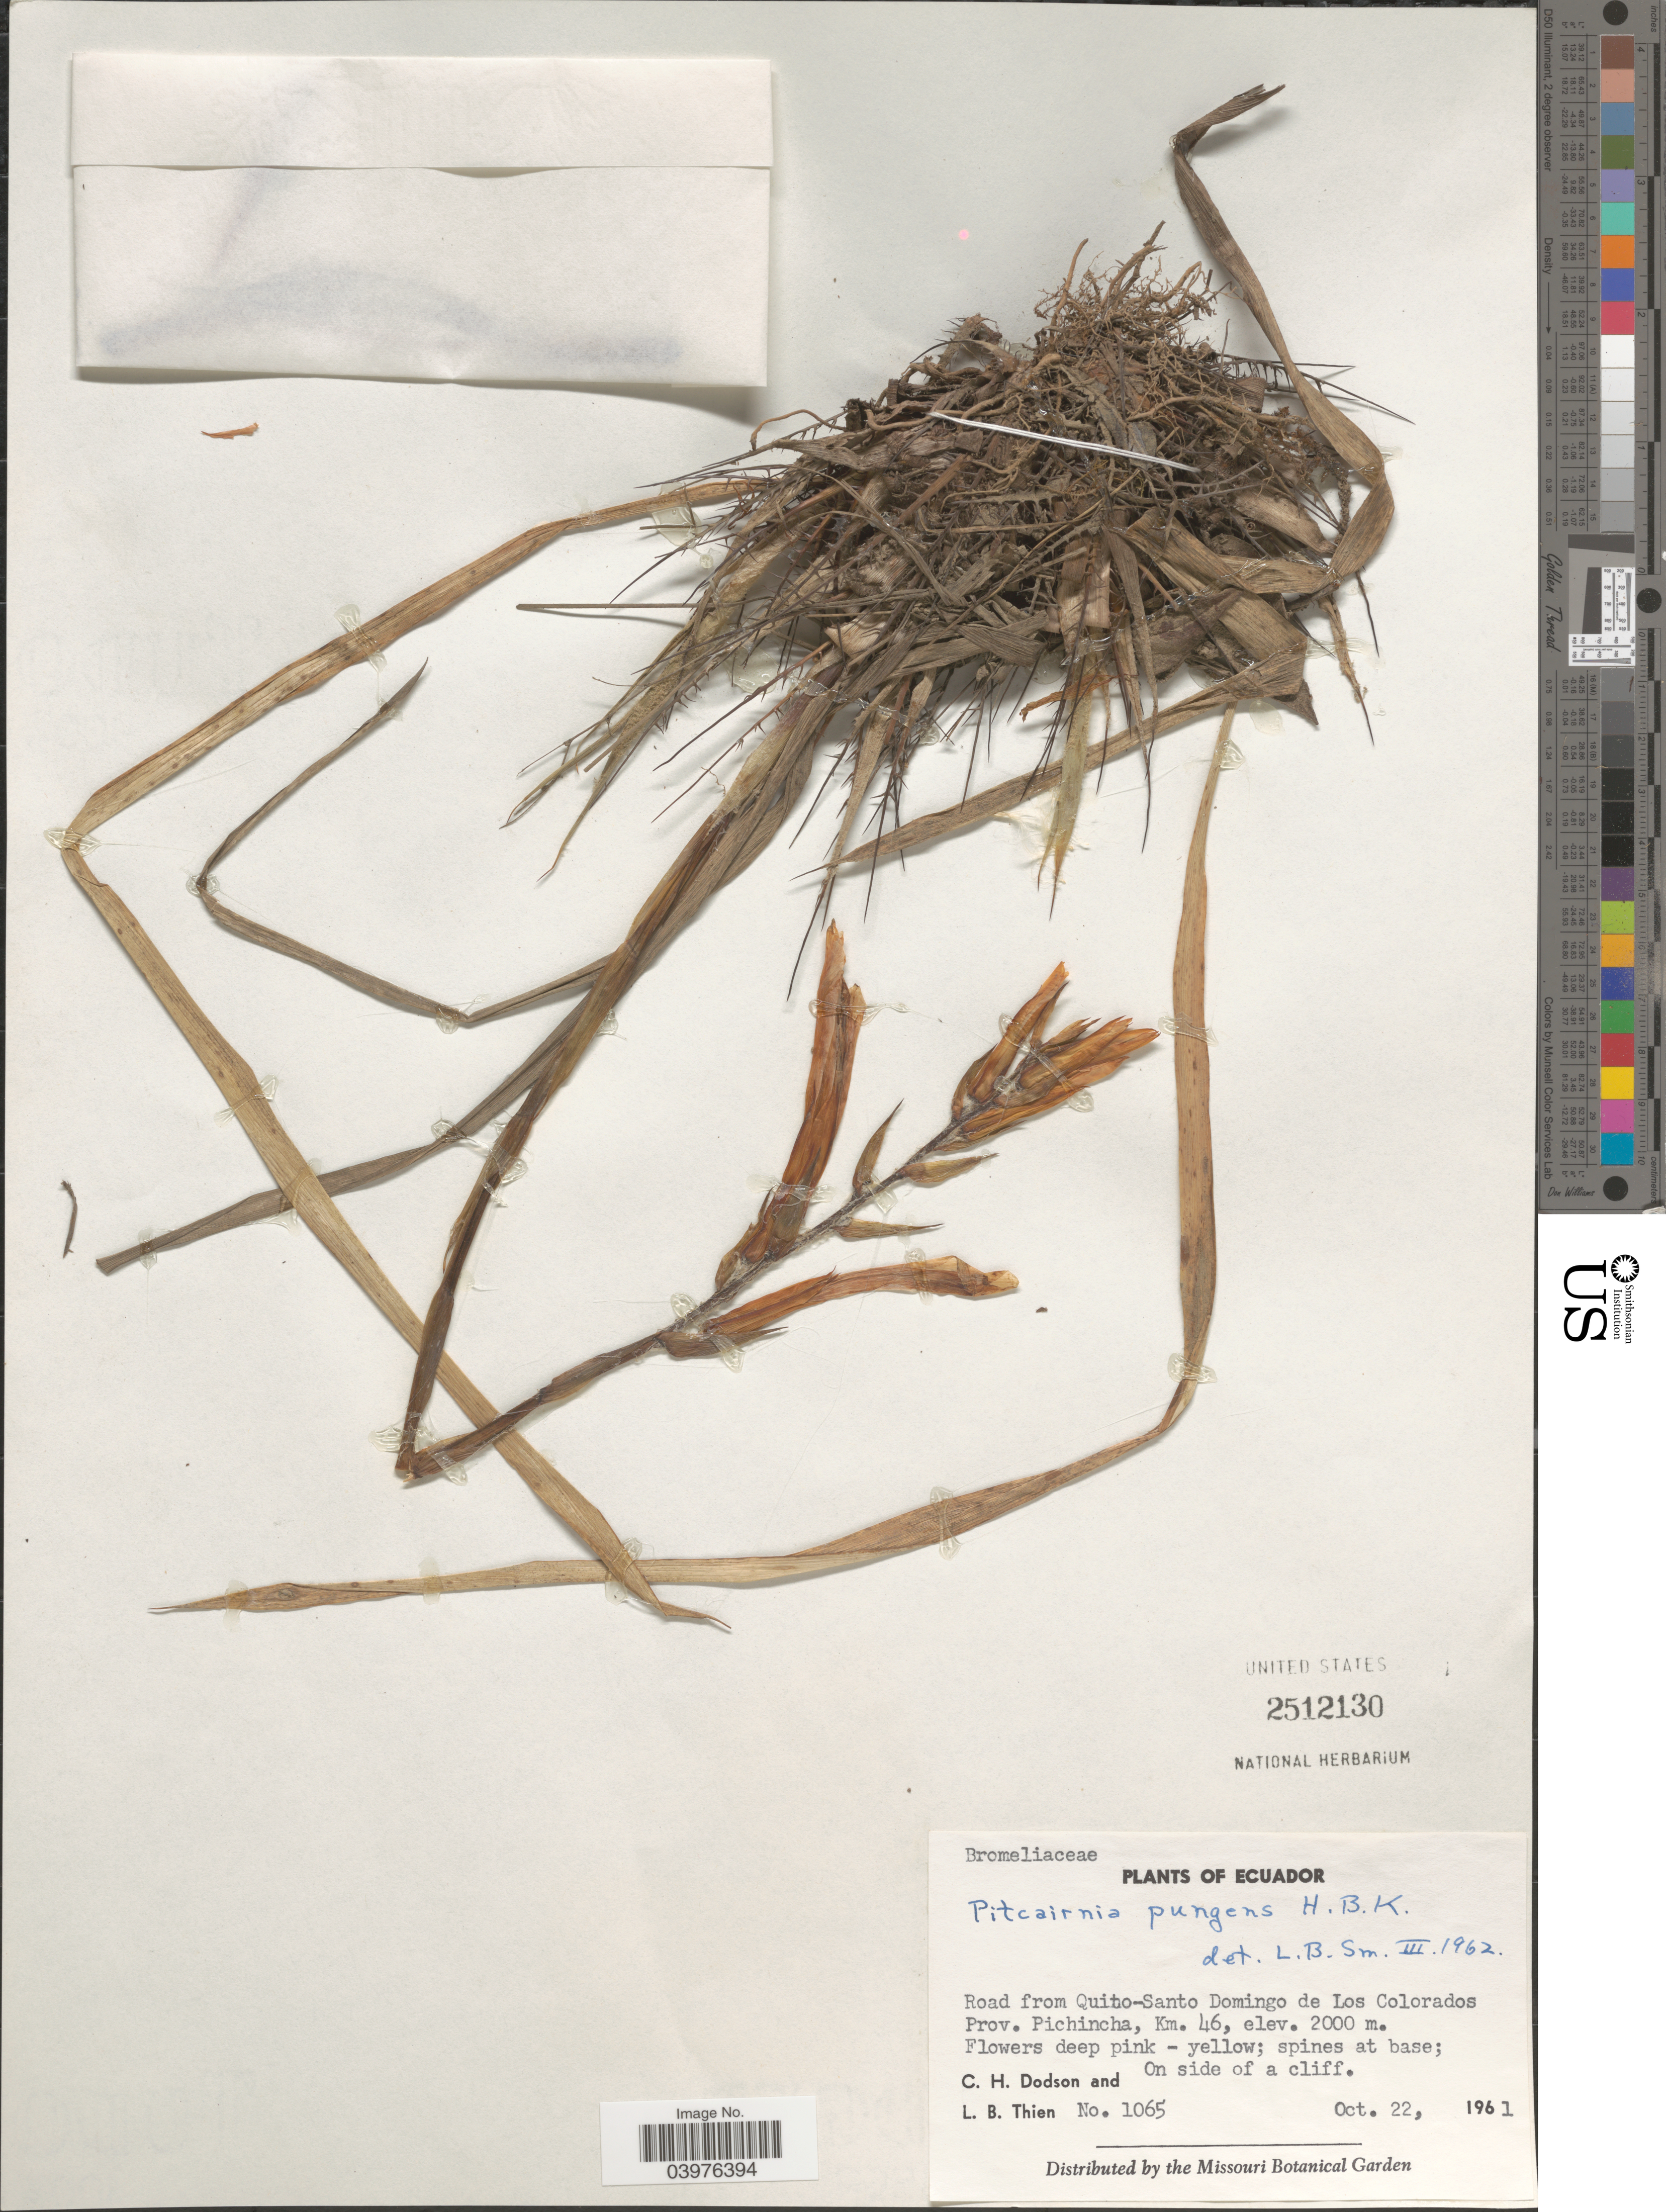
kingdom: Plantae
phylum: Tracheophyta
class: Liliopsida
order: Poales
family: Bromeliaceae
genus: Pitcairnia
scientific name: Pitcairnia pungens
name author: Kunth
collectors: C. H. Dodson & L. Thien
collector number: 1065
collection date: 1961-10-22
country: Ecuador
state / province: Pichincha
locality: Road from Quito-Santo Domingo de Los Colorados, Km. 46.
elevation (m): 2000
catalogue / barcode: US 2512130